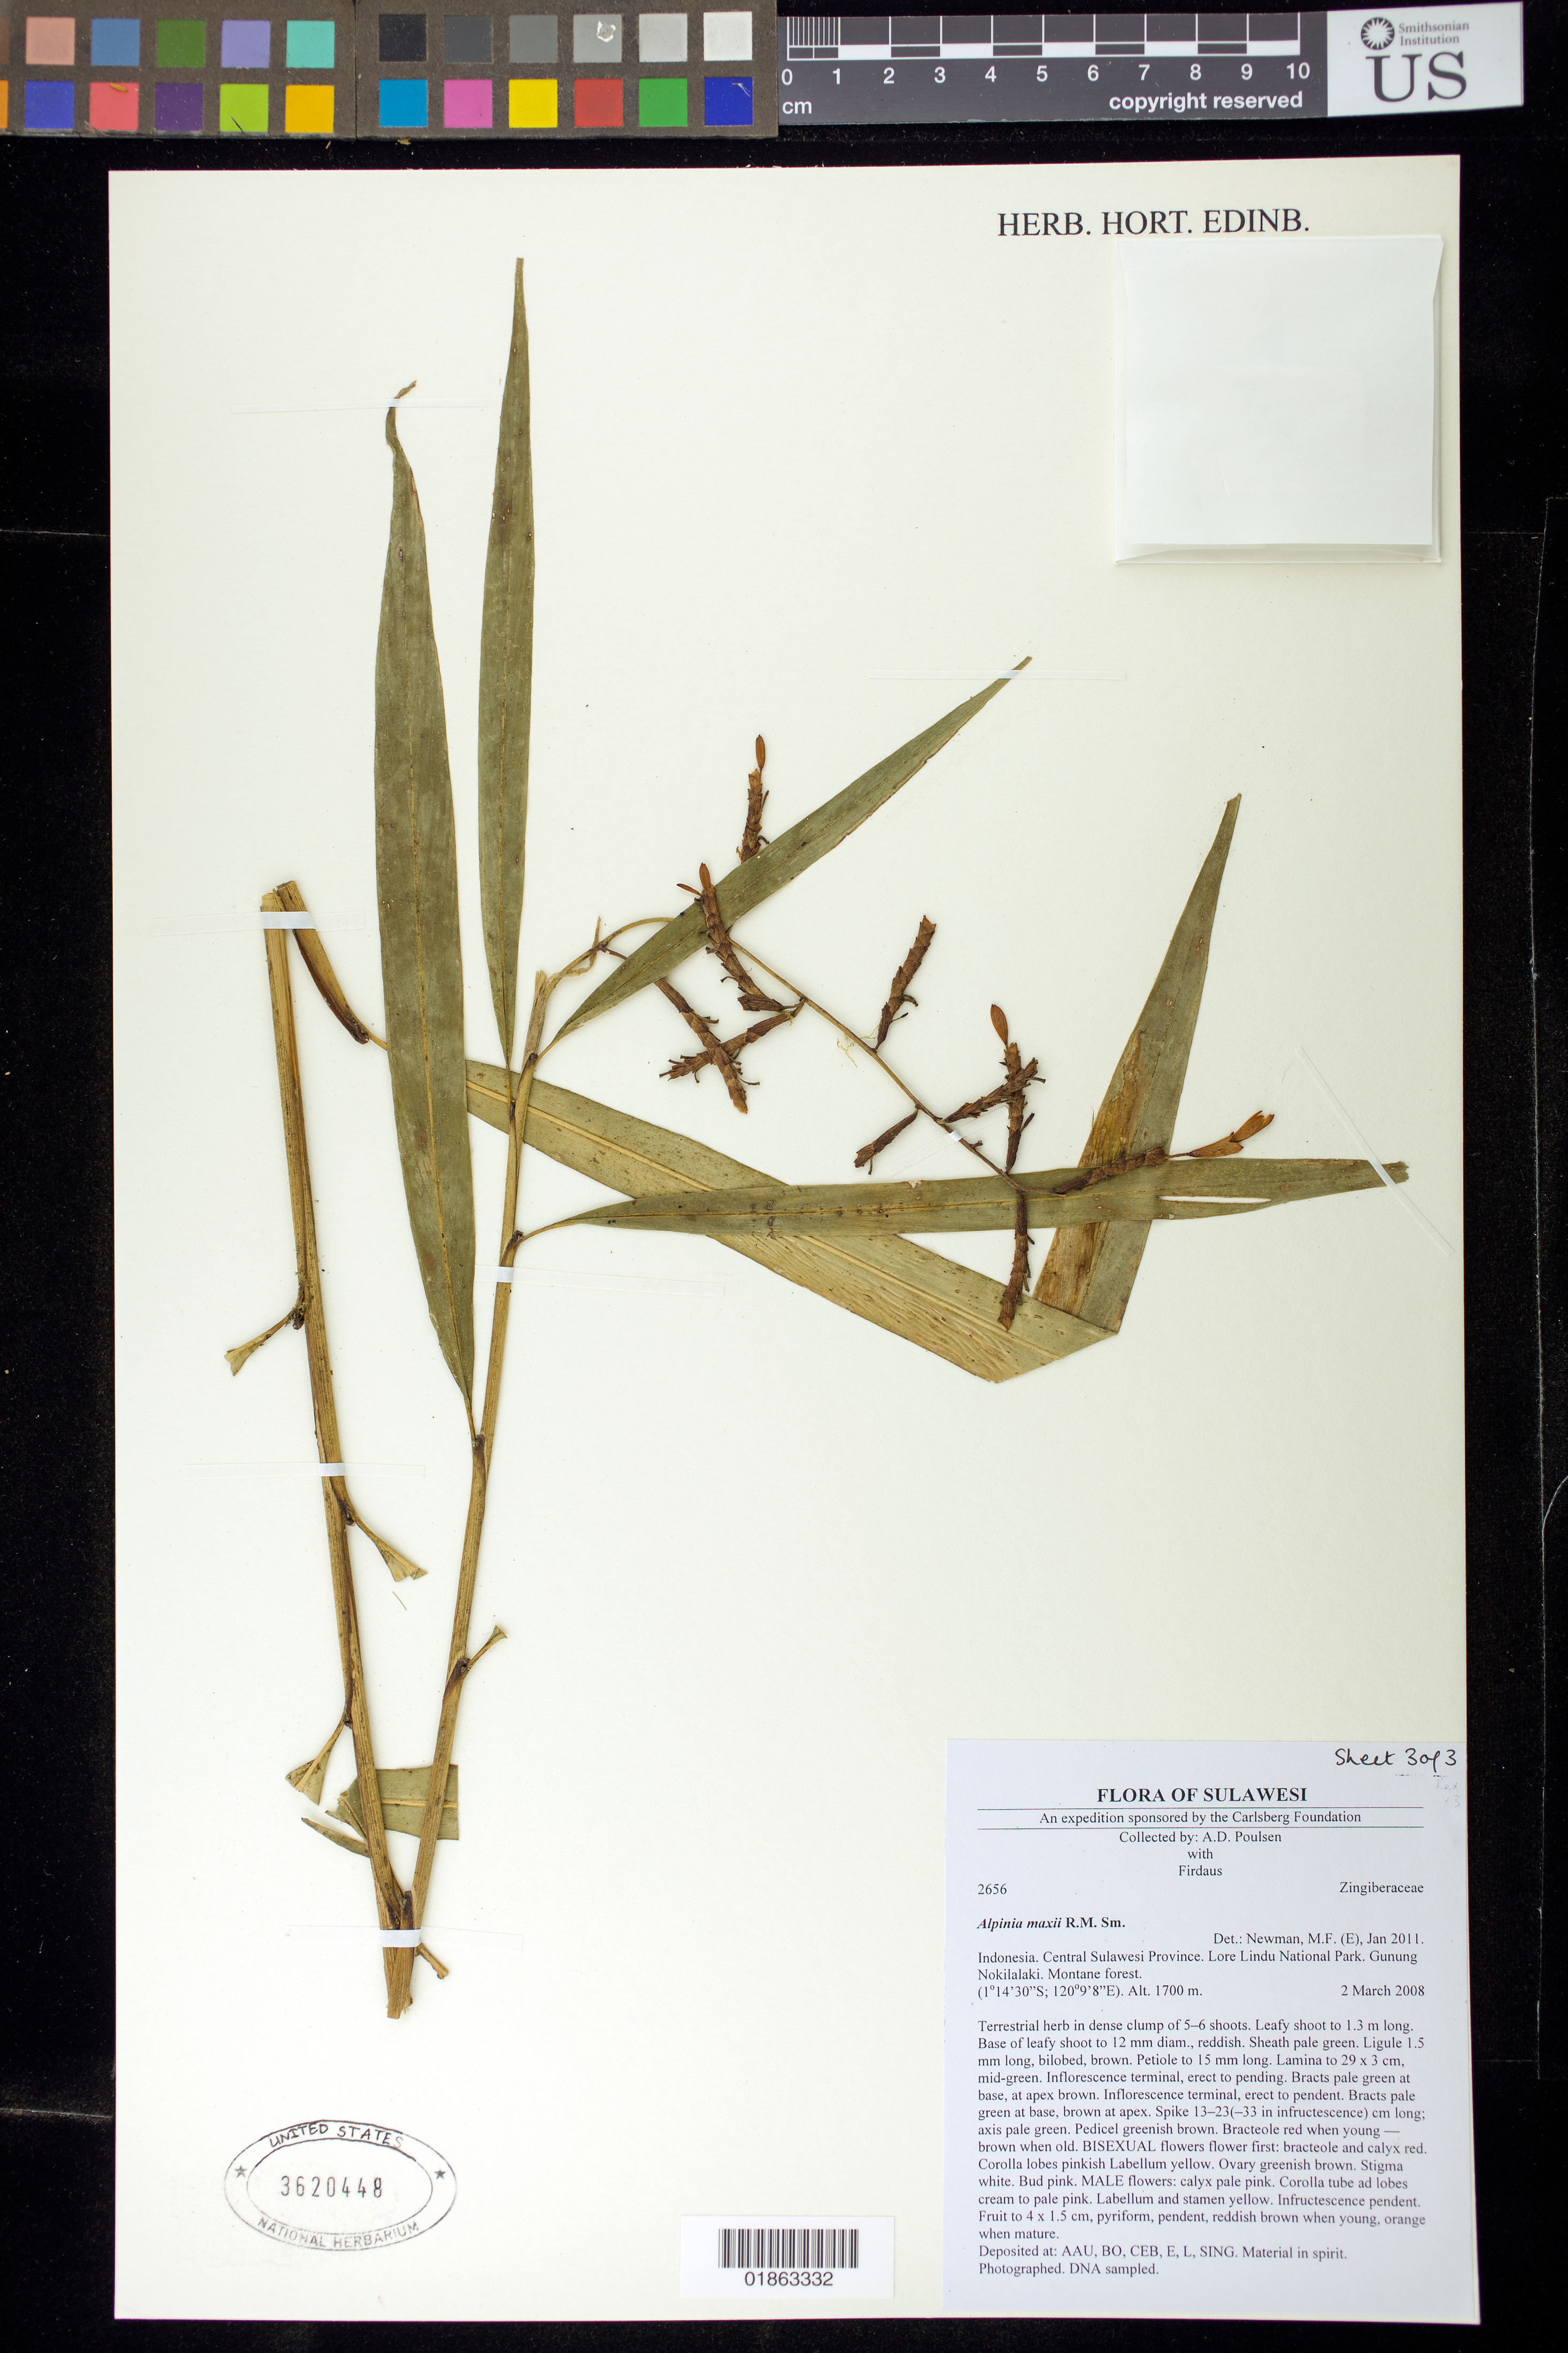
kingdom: Plantae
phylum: Tracheophyta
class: Liliopsida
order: Zingiberales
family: Zingiberaceae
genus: Alpinia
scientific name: Alpinia maxii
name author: R.M. Sm.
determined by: Newman, M. F.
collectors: A. D. Poulsen & Firdaus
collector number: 2656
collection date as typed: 2 March 2008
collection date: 2008-03-02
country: Indonesia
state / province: Sulawesi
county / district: Sulawesi Tengah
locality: Lore Lindu National Park. Gunung Nokilalaki.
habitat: Montane forest.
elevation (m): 1700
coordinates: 1 14 30 S, 120 9 8 E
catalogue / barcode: US 3620448